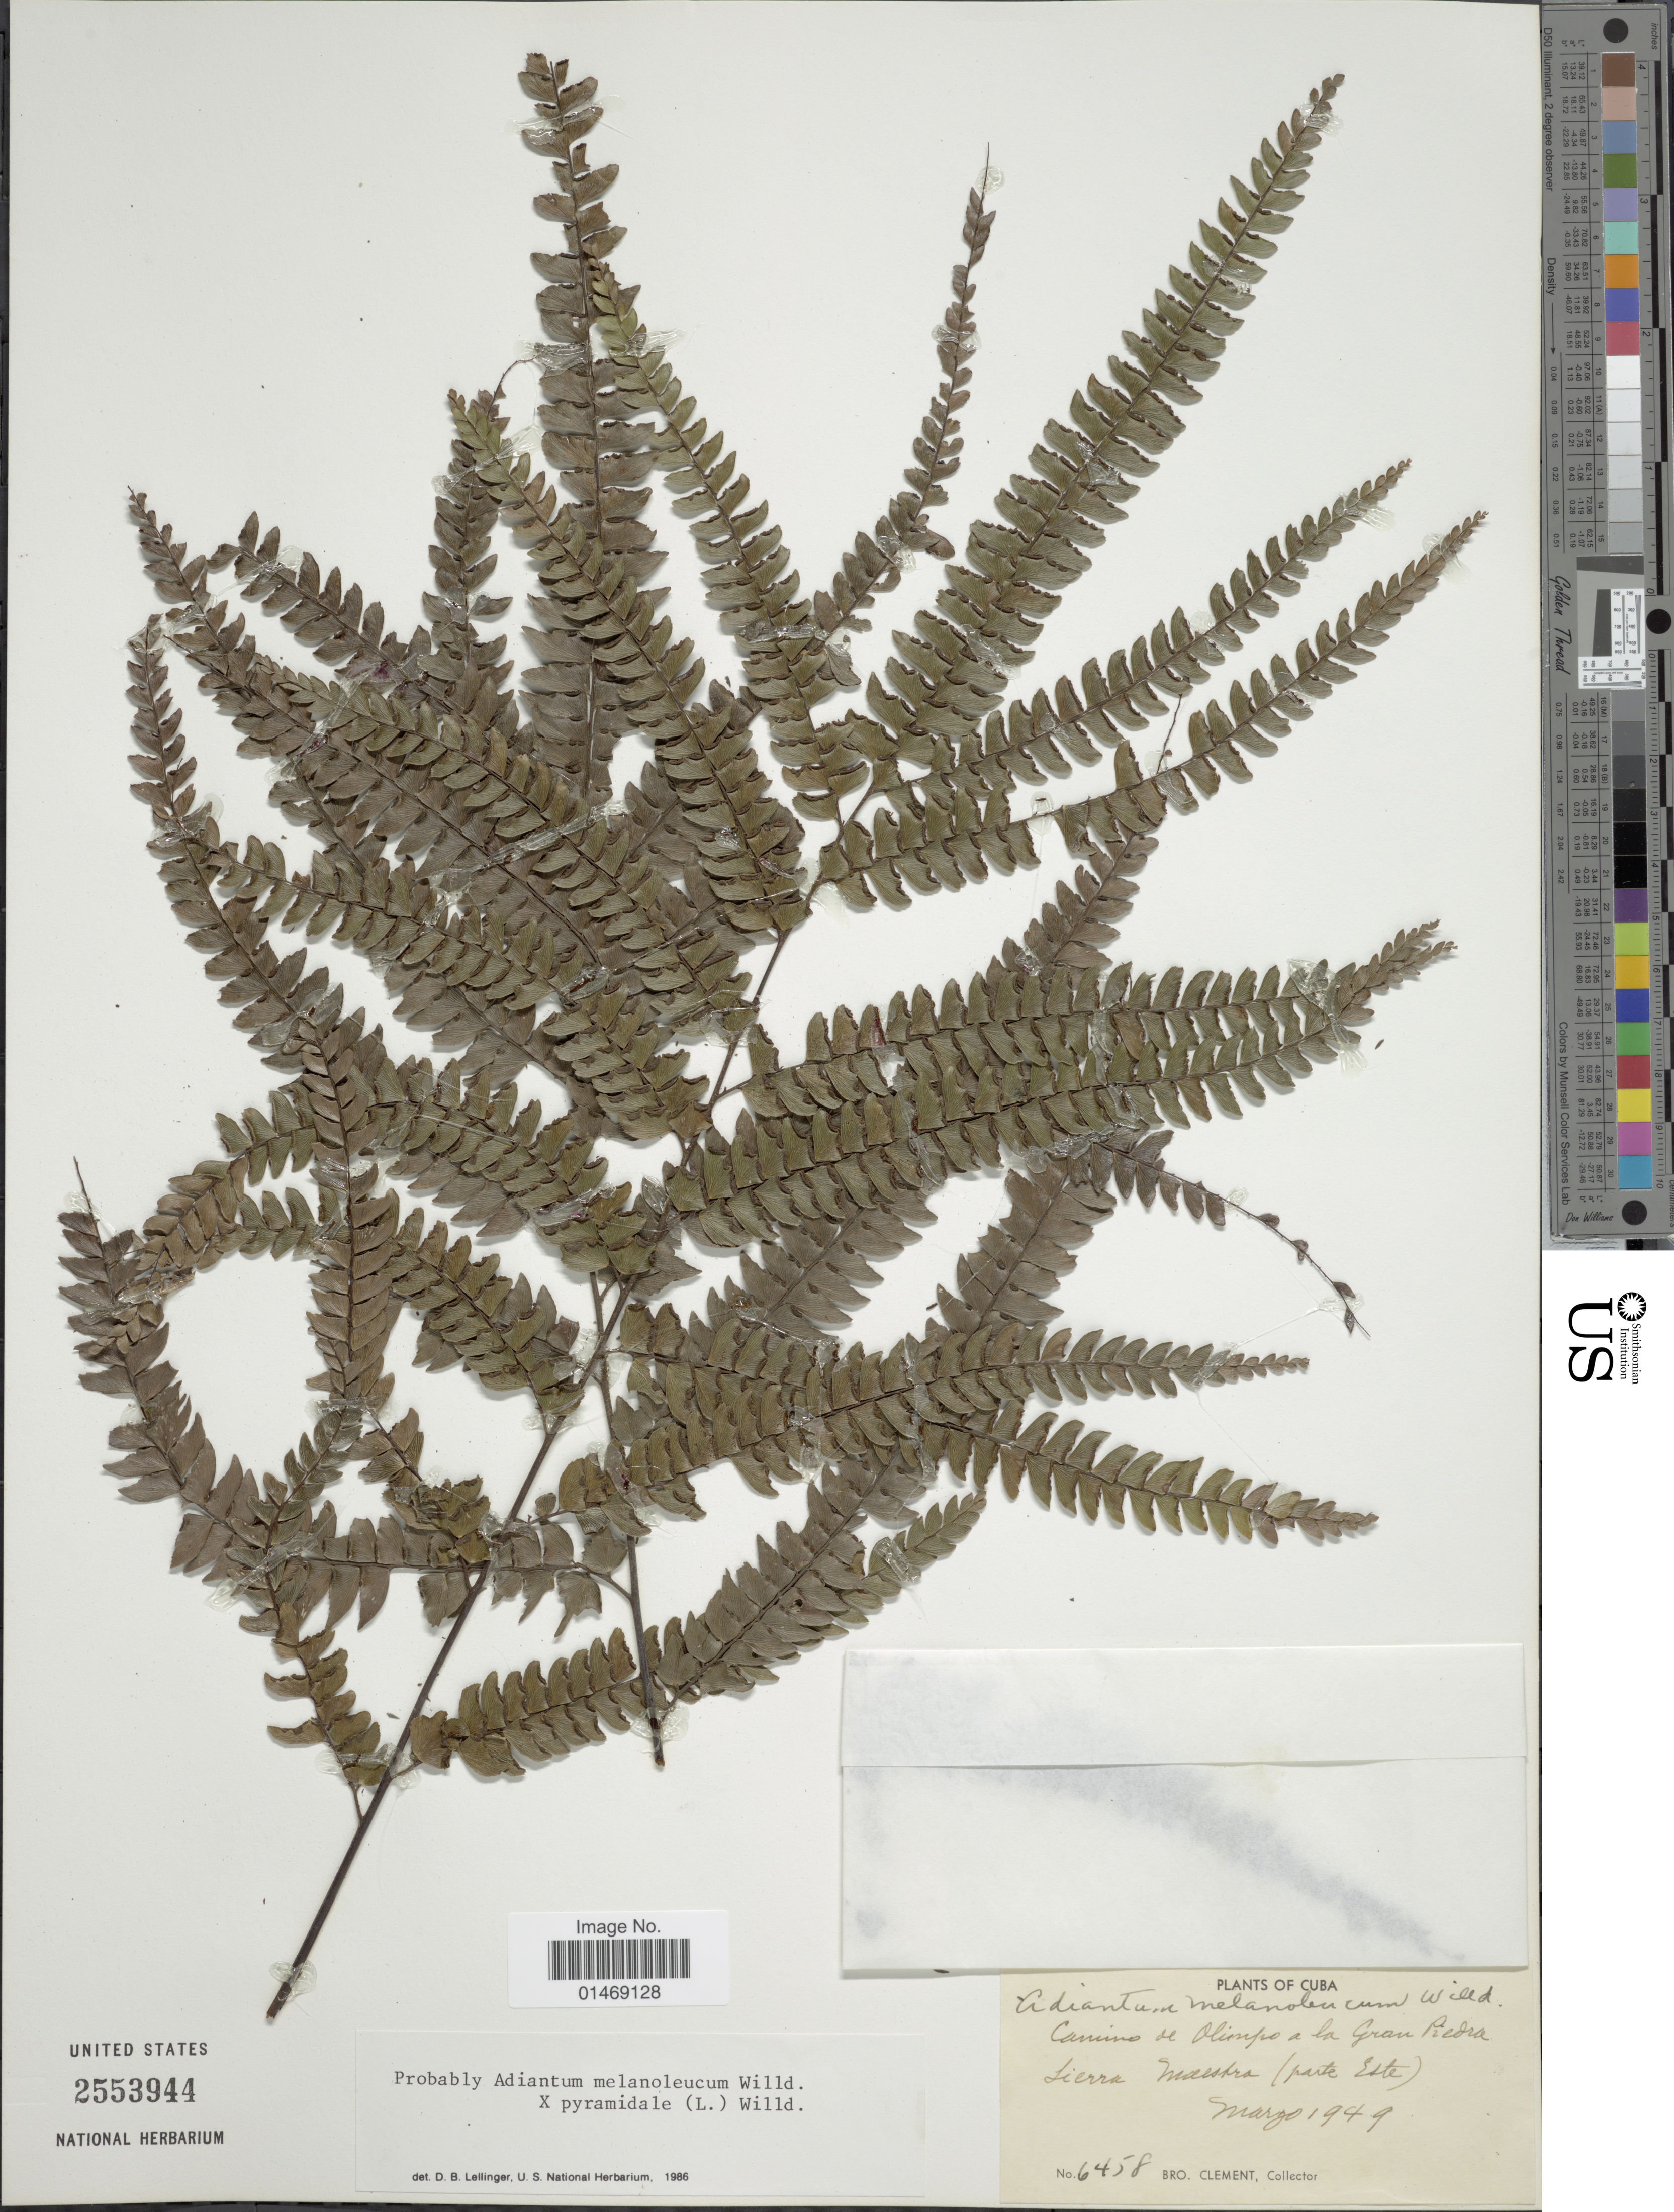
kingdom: Plantae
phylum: Tracheophyta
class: Polypodiopsida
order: Polypodiales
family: Pteridaceae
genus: Adiantum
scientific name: Adiantum melanoleucum x A. pyramidale (L.) Willd.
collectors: B. Clement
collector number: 6458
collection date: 1949-03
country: Cuba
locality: Camino de Olimpo a la Gran Piedra Sierra Maestra (parte Este)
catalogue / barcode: US 2553944